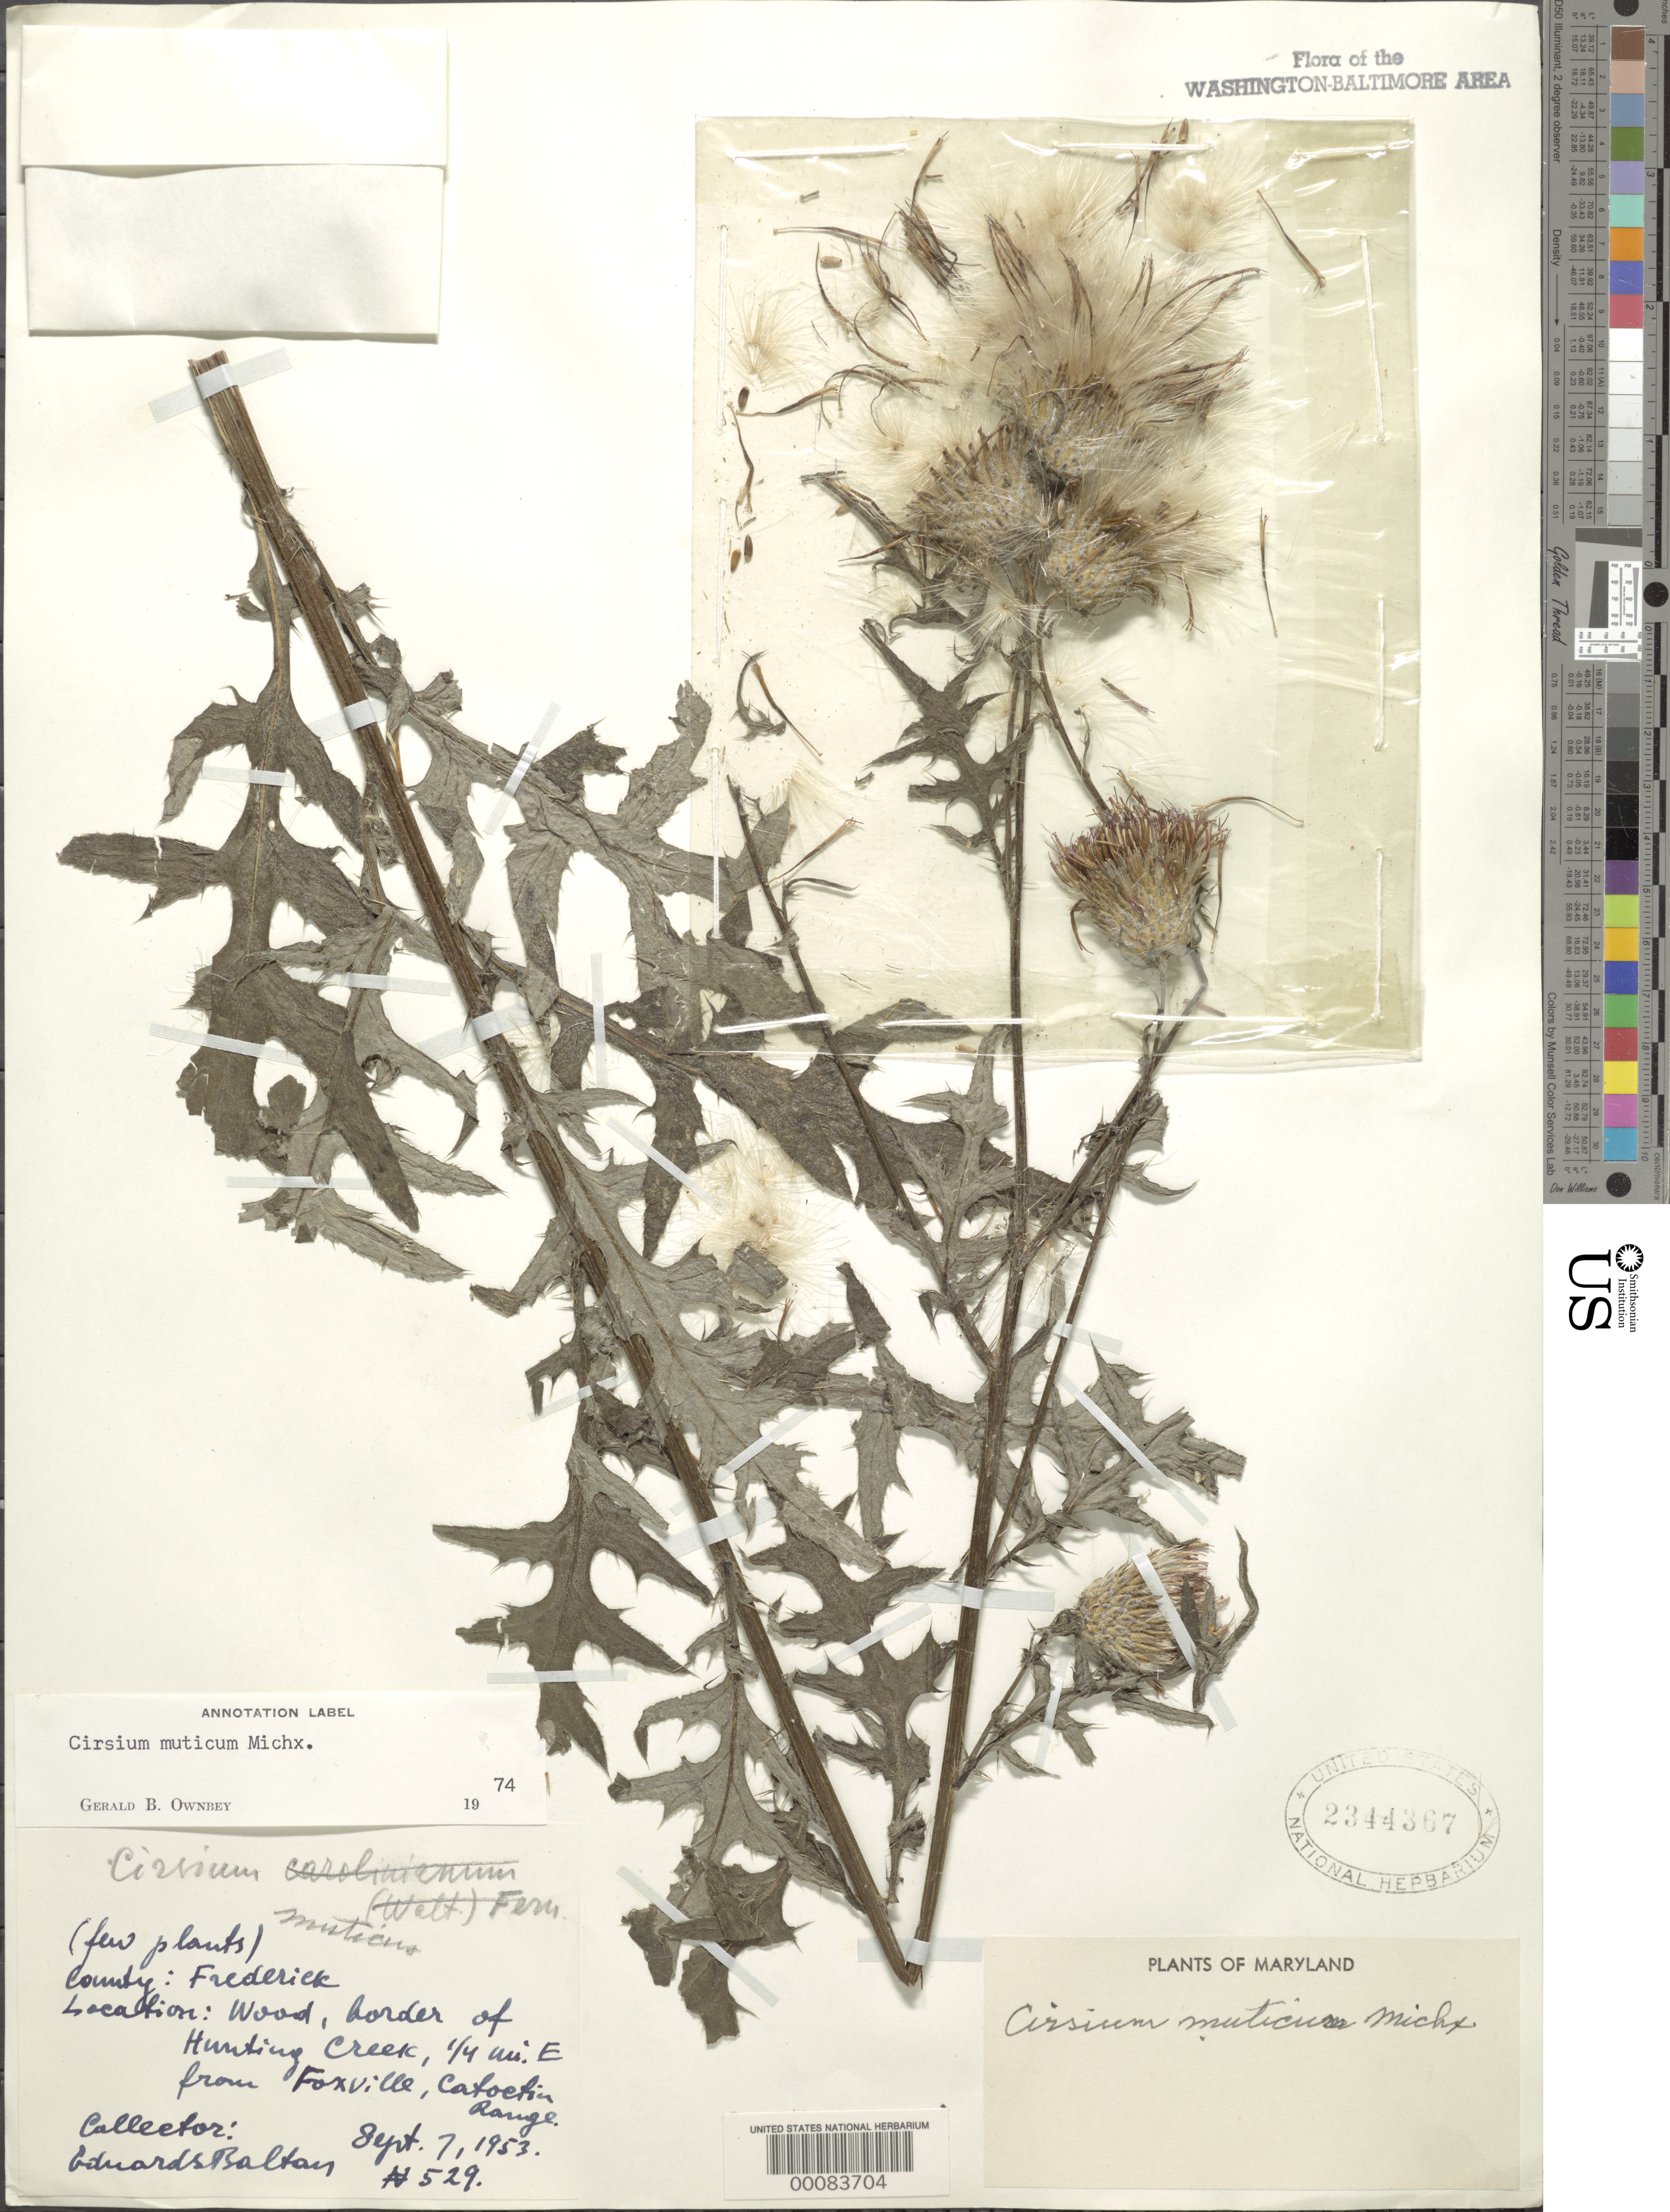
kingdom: Plantae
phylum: Tracheophyta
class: Magnoliopsida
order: Asterales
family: Asteraceae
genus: Cirsium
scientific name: Cirsium muticum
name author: Michx.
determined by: Ownbey, G. B.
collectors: E. Baltars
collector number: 529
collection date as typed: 07 Sep 1953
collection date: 1953-09-07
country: United States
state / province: Maryland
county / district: Frederick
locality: Hunting Creek east of Foxville Catoctin Range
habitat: Wood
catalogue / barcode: US 2344367